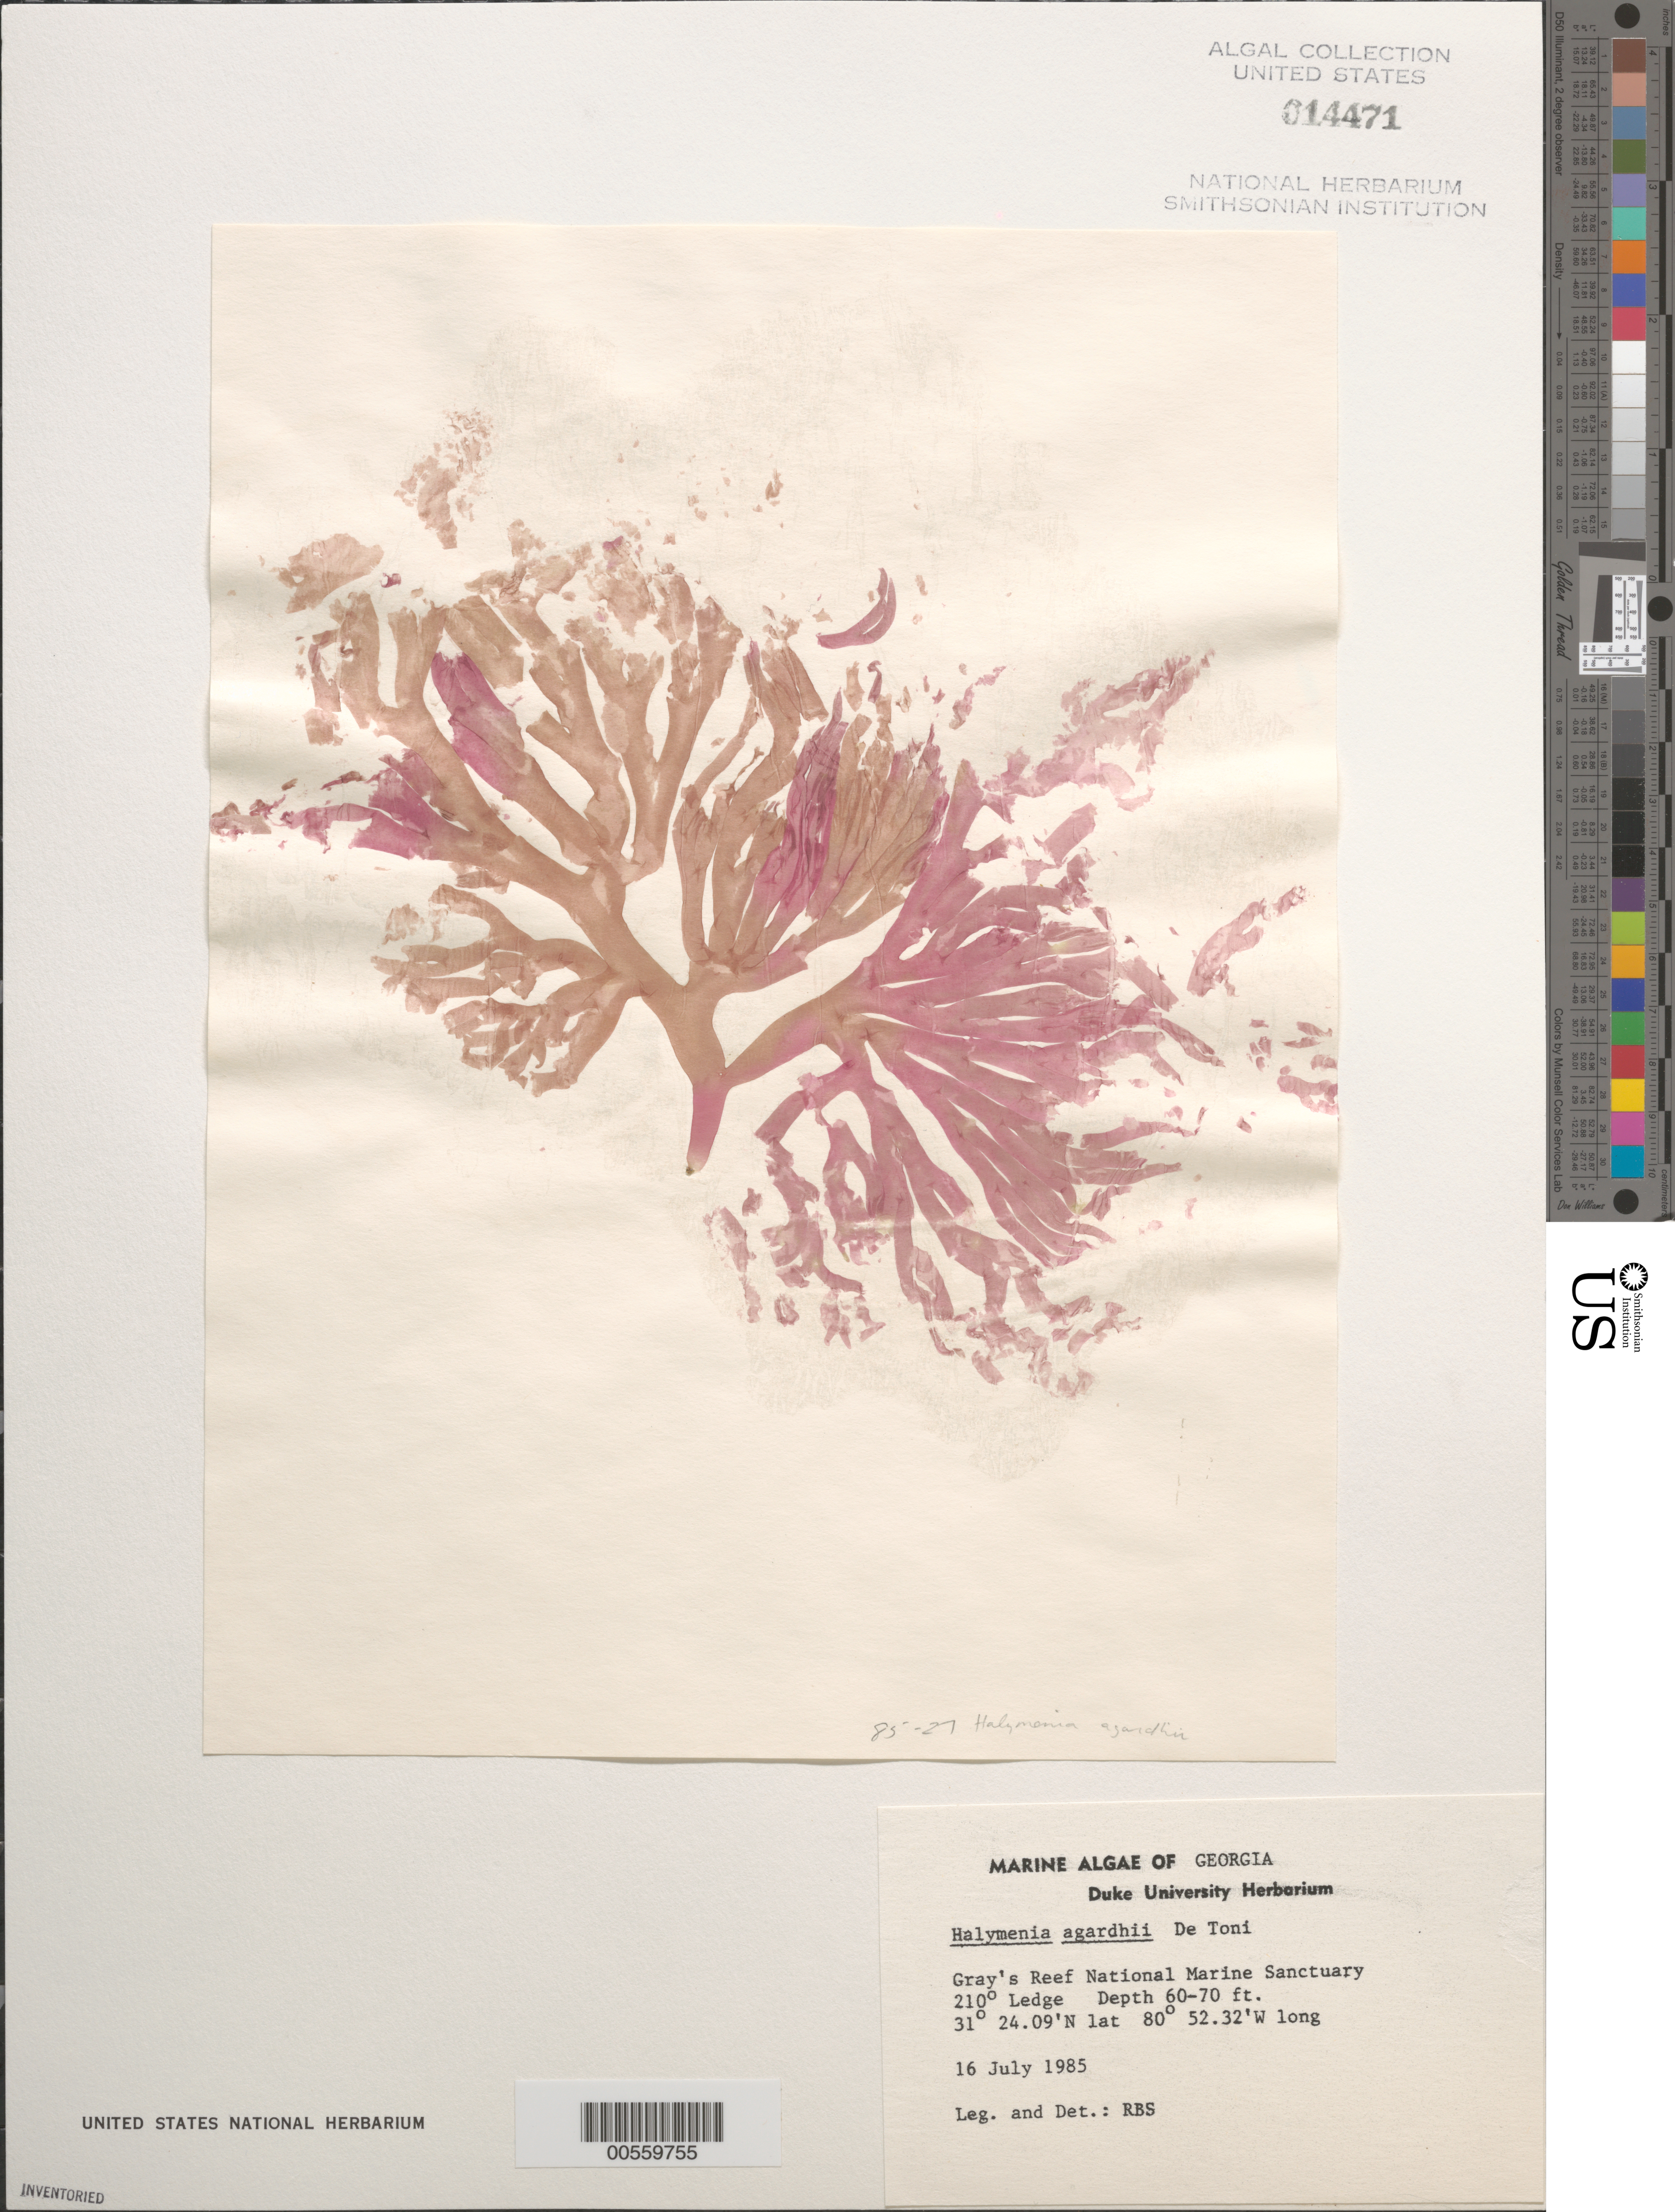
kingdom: Plantae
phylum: Rhodophyta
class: Florideophyceae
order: Sebdeniales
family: Sebdeniaceae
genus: Sebdenia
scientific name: Sebdenia flabellata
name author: (J. Agardh) P.G. Parkinson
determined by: Algae name updating Project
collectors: R. Searles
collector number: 85-27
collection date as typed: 16 Jul 1985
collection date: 1985-07-16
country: United States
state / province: Georgia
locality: Gray's Reef National Marine Sanctuary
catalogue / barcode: US 14471